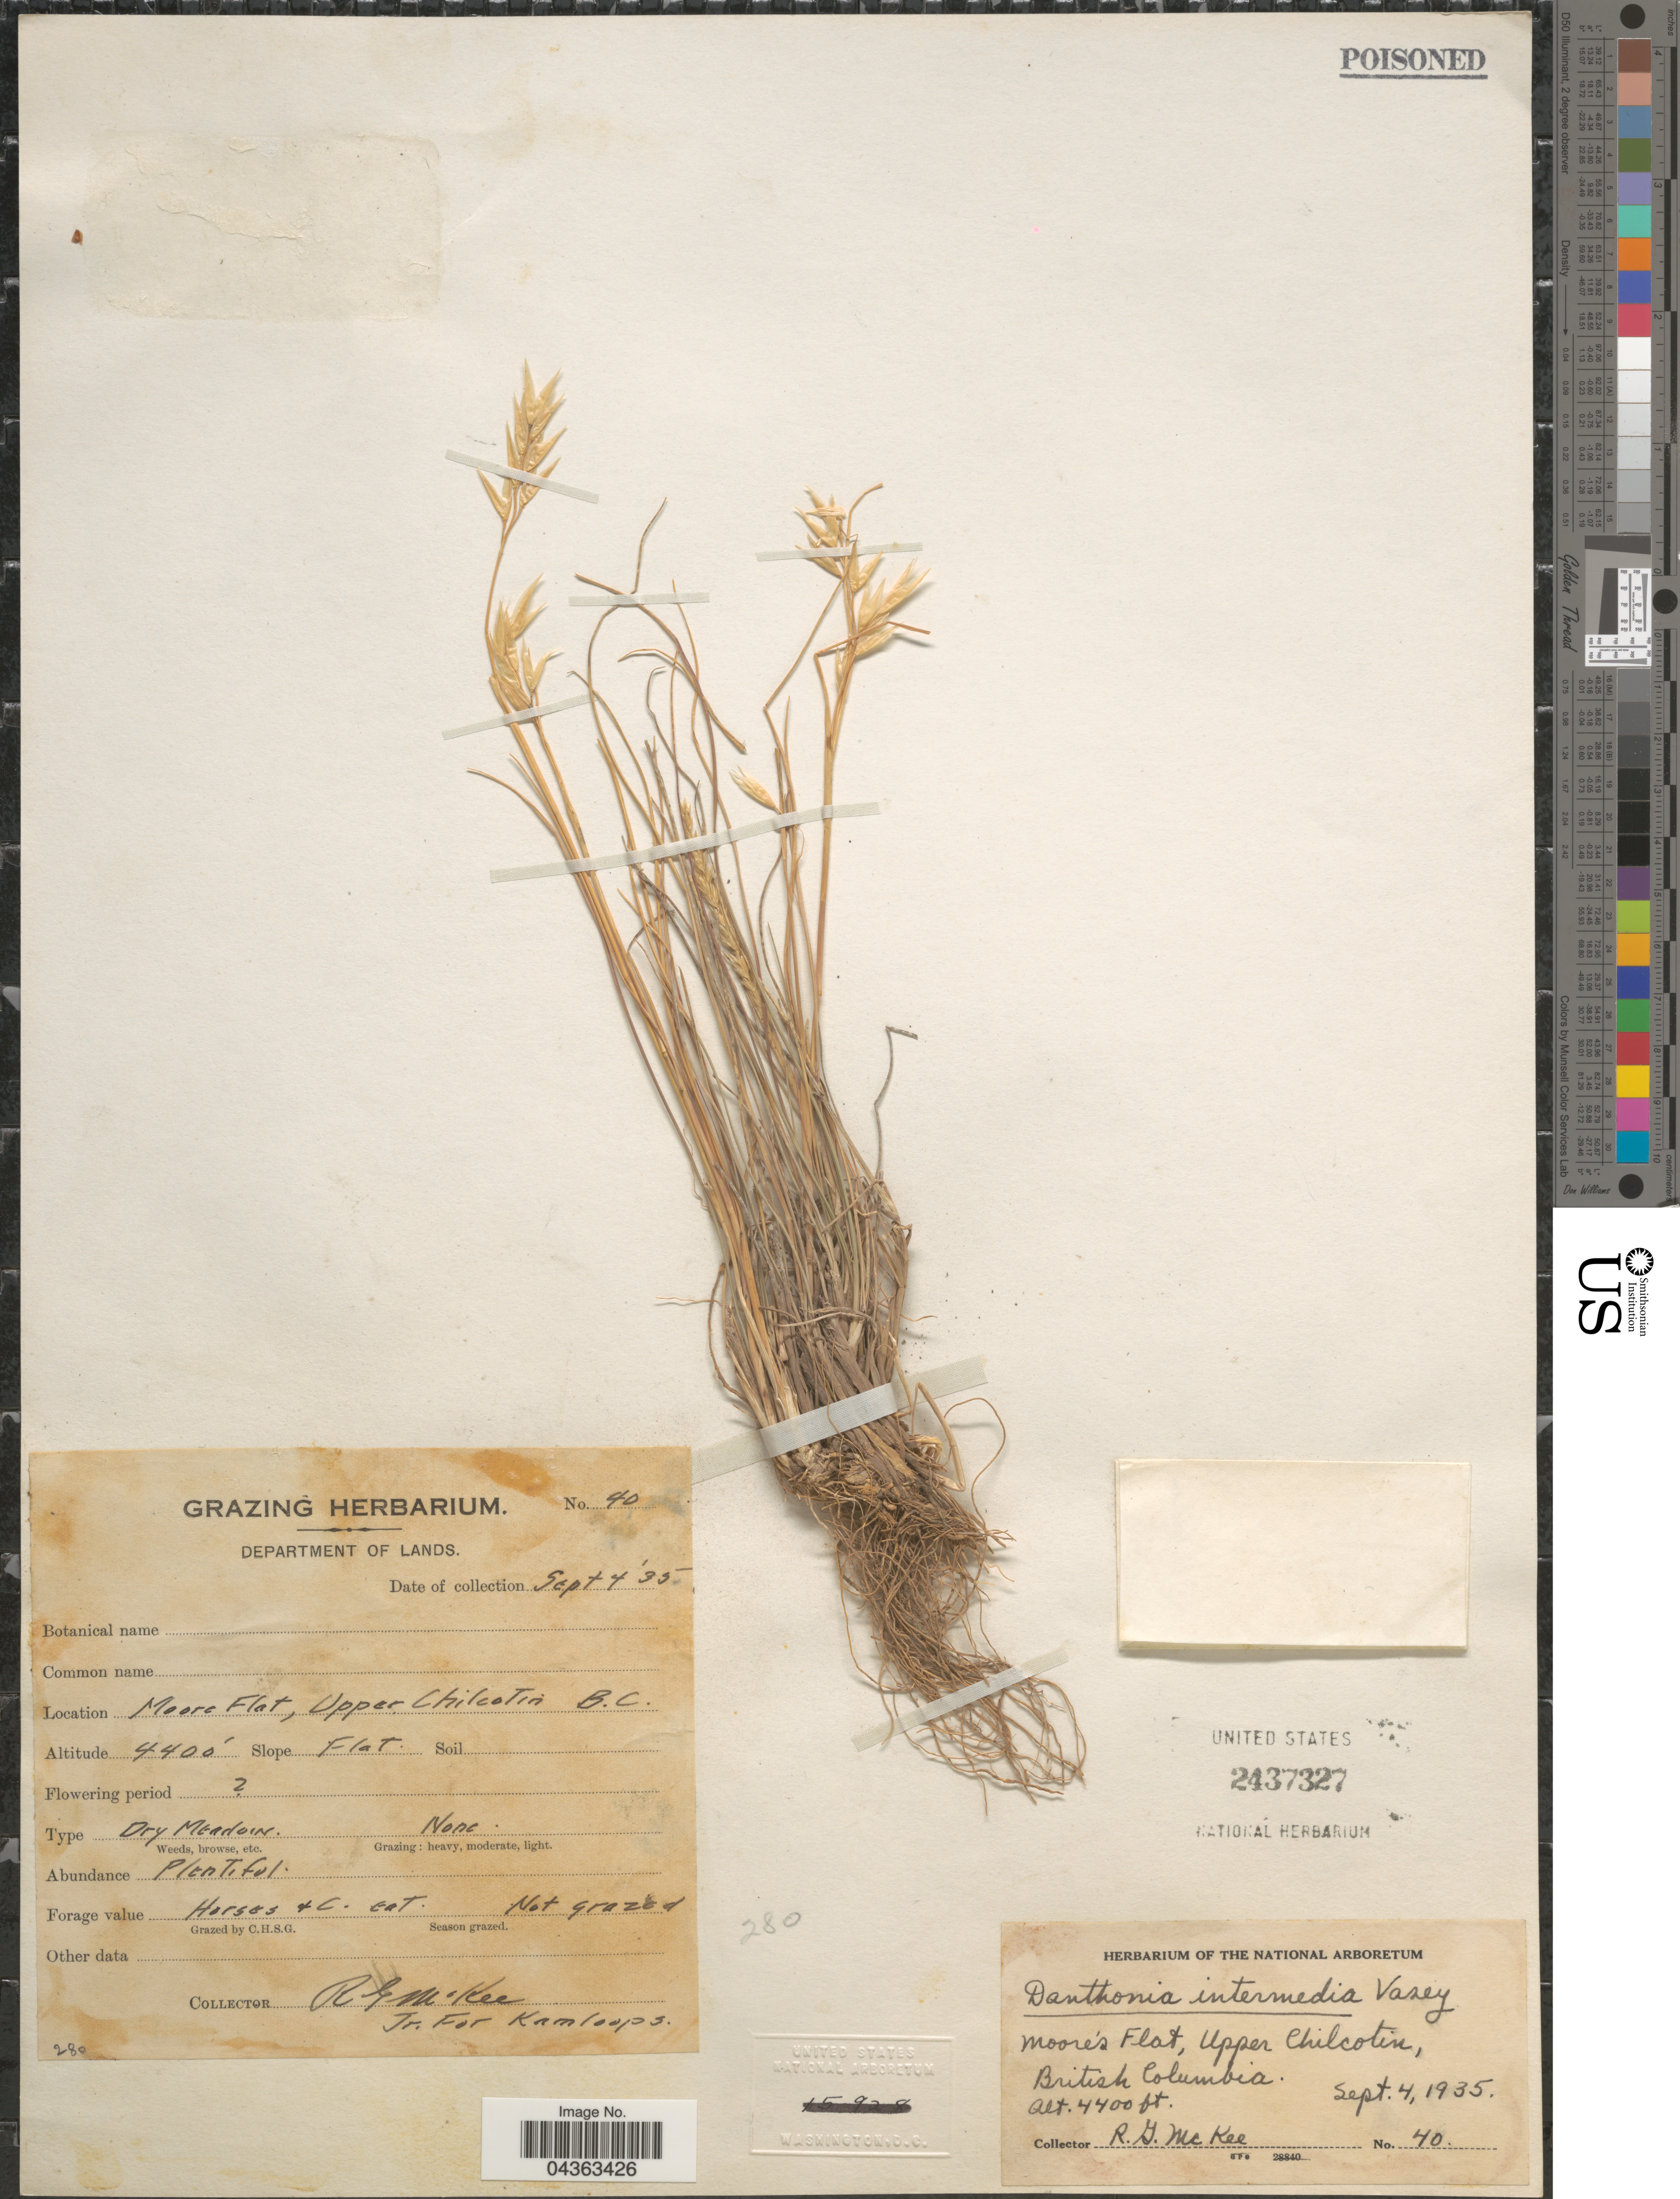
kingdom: Plantae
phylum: Tracheophyta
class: Liliopsida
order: Poales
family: Poaceae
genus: Danthonia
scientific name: Danthonia intermedia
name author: Vasey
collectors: R. Mckee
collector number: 40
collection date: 1935-09-04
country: Canada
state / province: British Columbia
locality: Moore's Flat, Upper Chilcotin.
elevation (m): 1341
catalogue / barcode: US 2437327